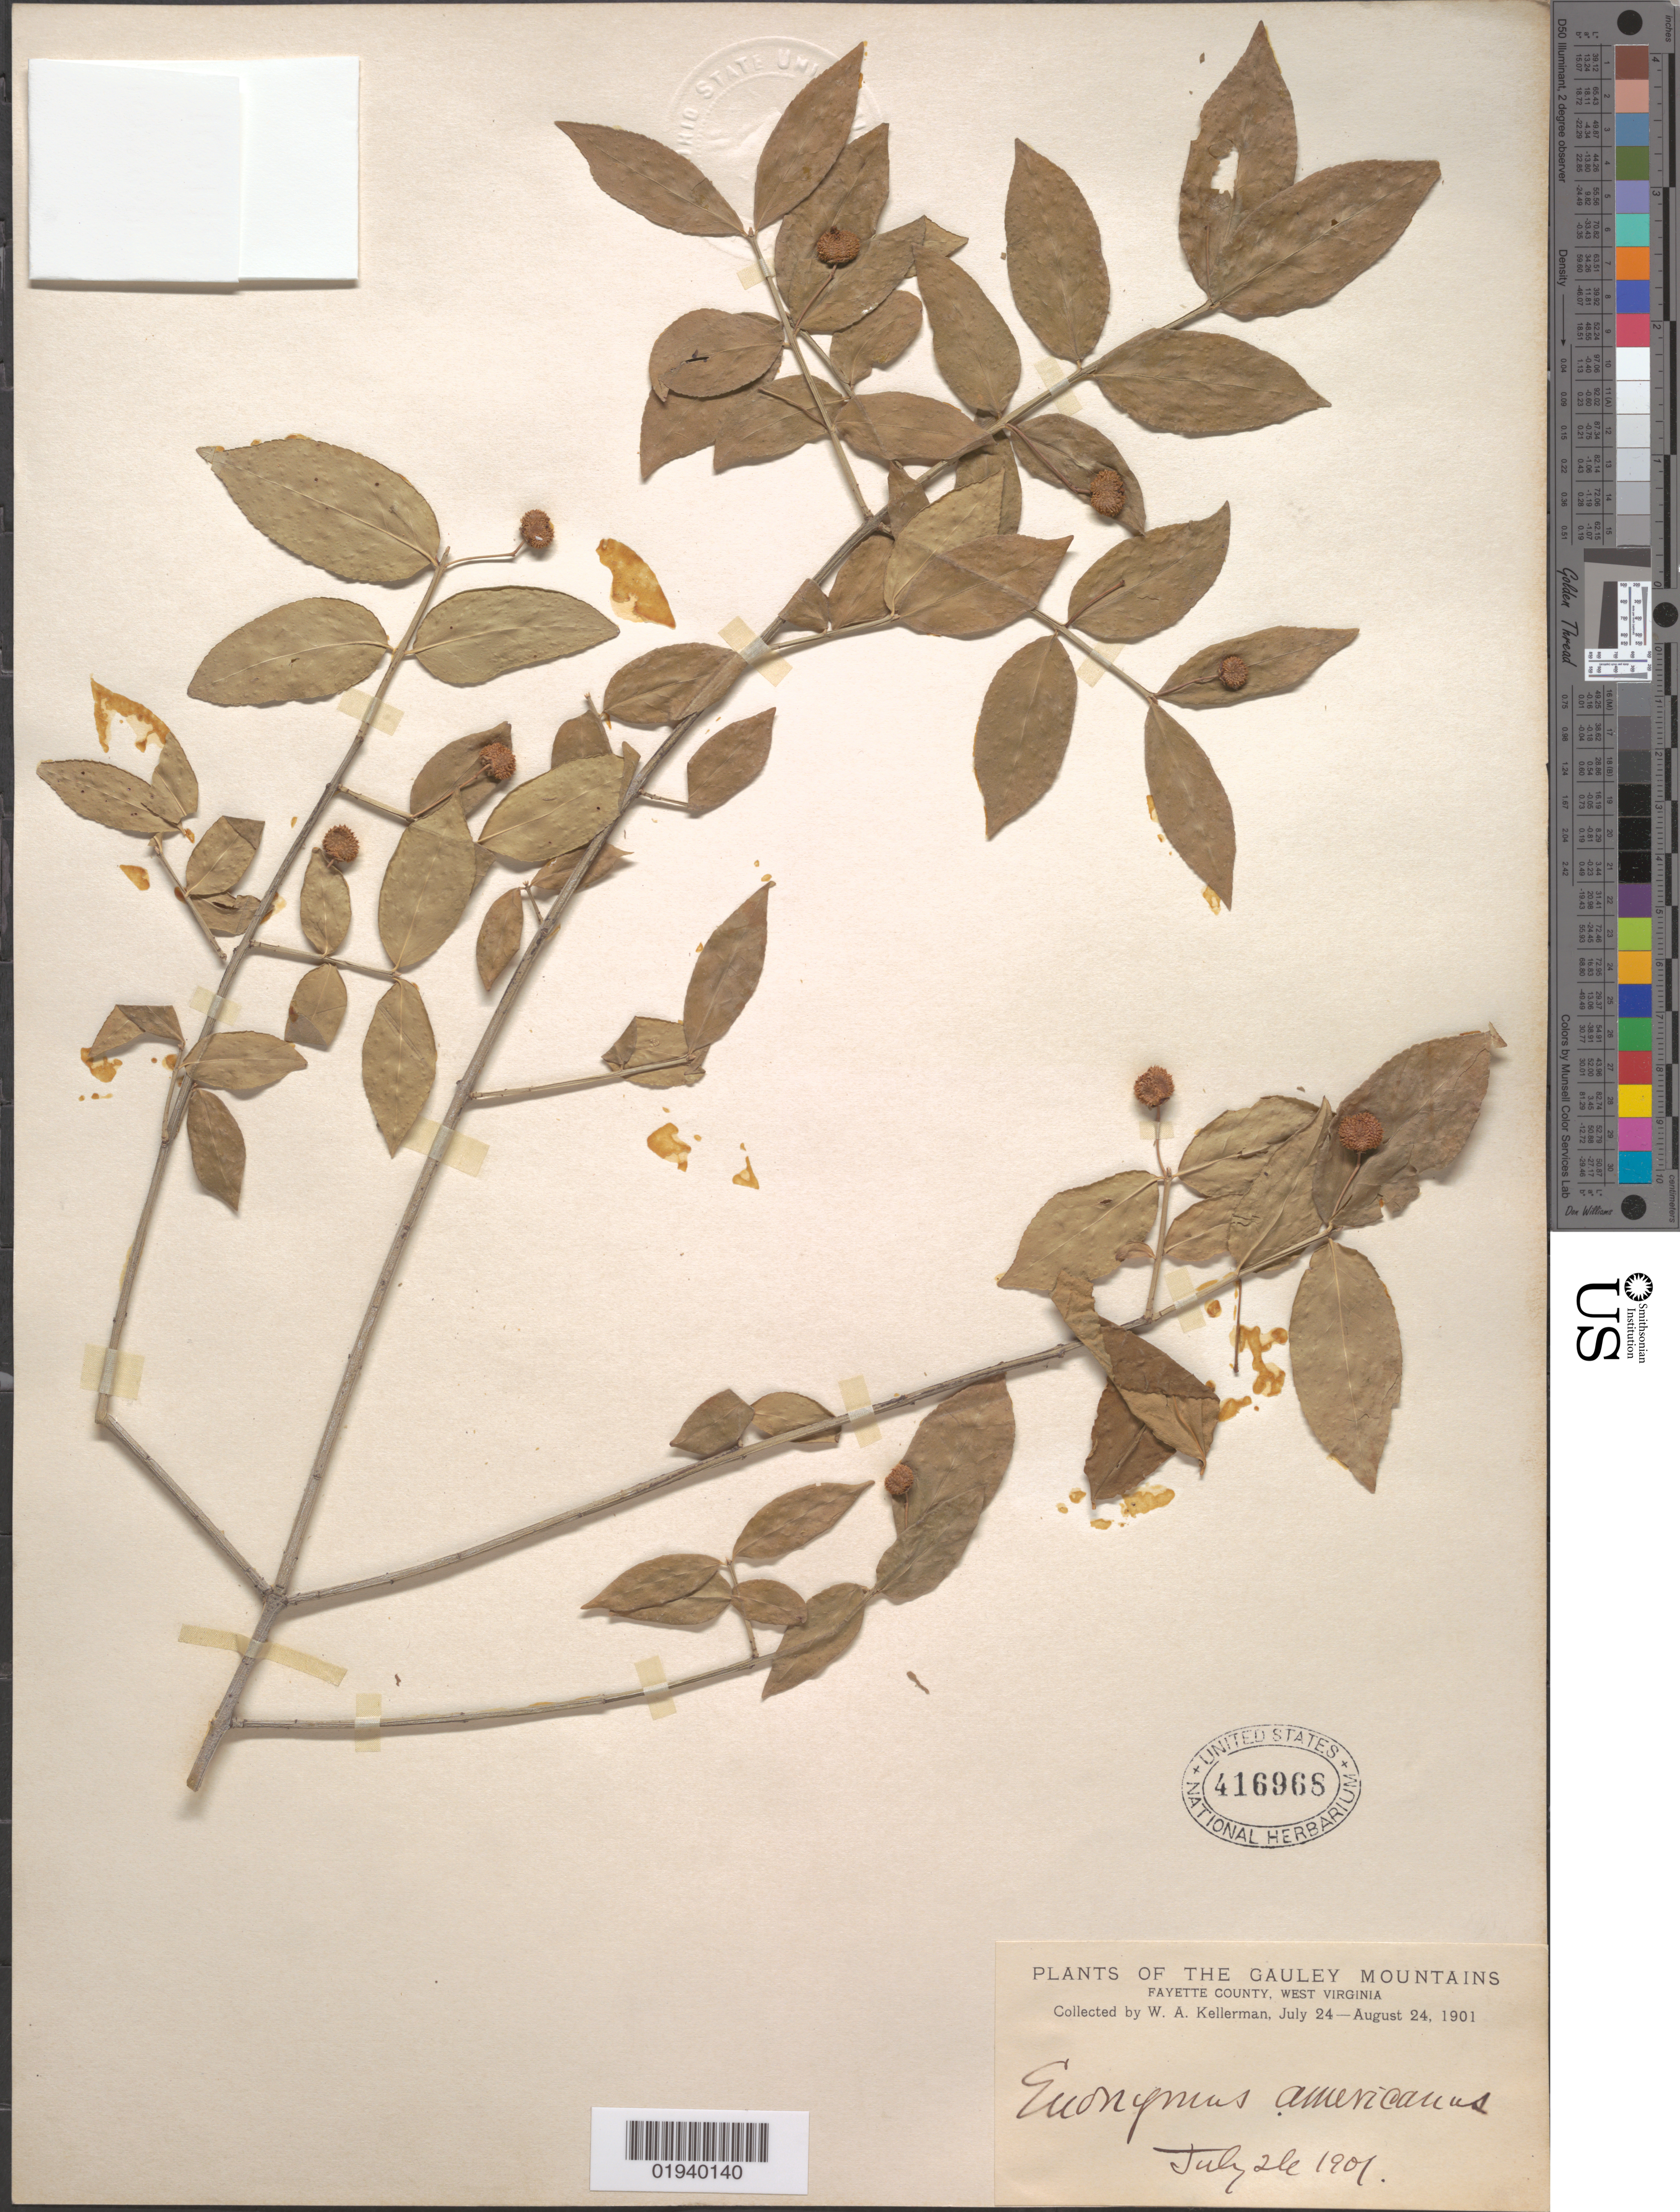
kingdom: Plantae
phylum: Tracheophyta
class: Magnoliopsida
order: Celastrales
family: Celastraceae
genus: Euonymus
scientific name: Euonymus americanus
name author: L.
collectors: W. A. Kellerman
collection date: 1901-07-26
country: United States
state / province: West Virginia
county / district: Fayette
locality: Gauley Mountains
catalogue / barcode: US 416968